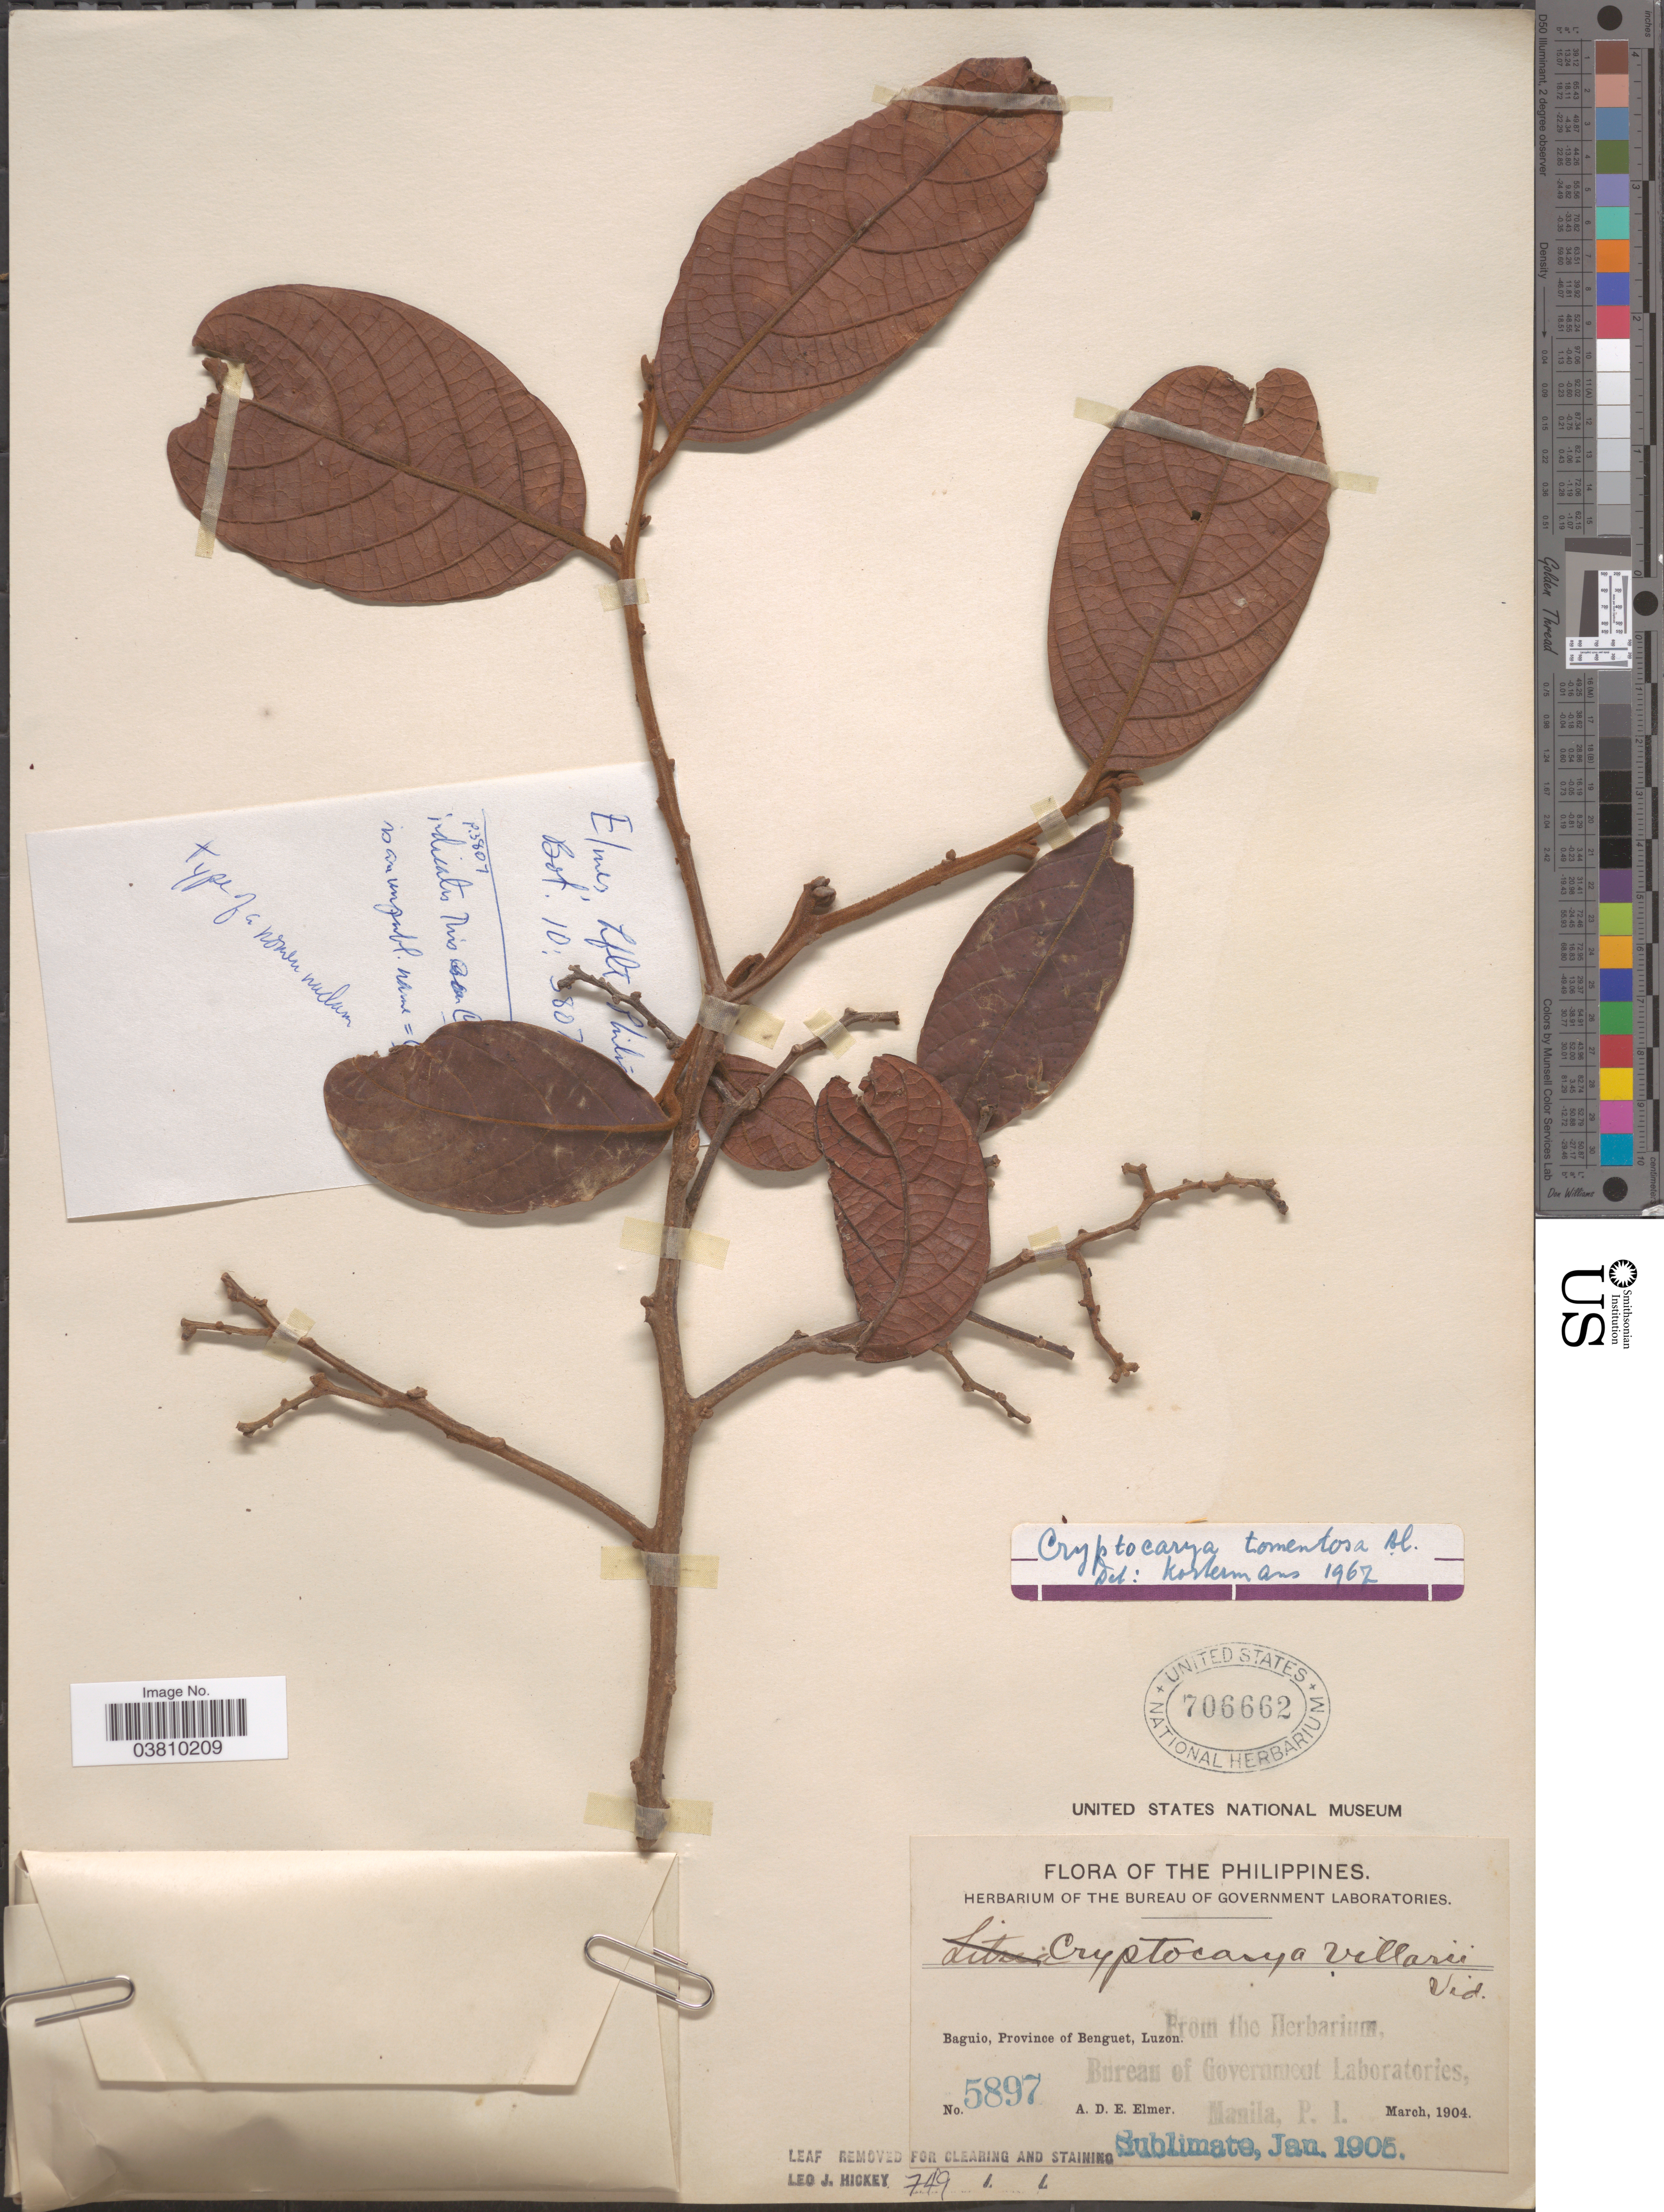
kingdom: Plantae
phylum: Tracheophyta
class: Magnoliopsida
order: Laurales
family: Lauraceae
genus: Cryptocarya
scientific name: Cryptocarya tomentosa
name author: Blume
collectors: A. D. E. Elmer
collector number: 5897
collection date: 1904-03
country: Philippines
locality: Baguio, Province of Benguet, Luzon.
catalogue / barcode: US 706662